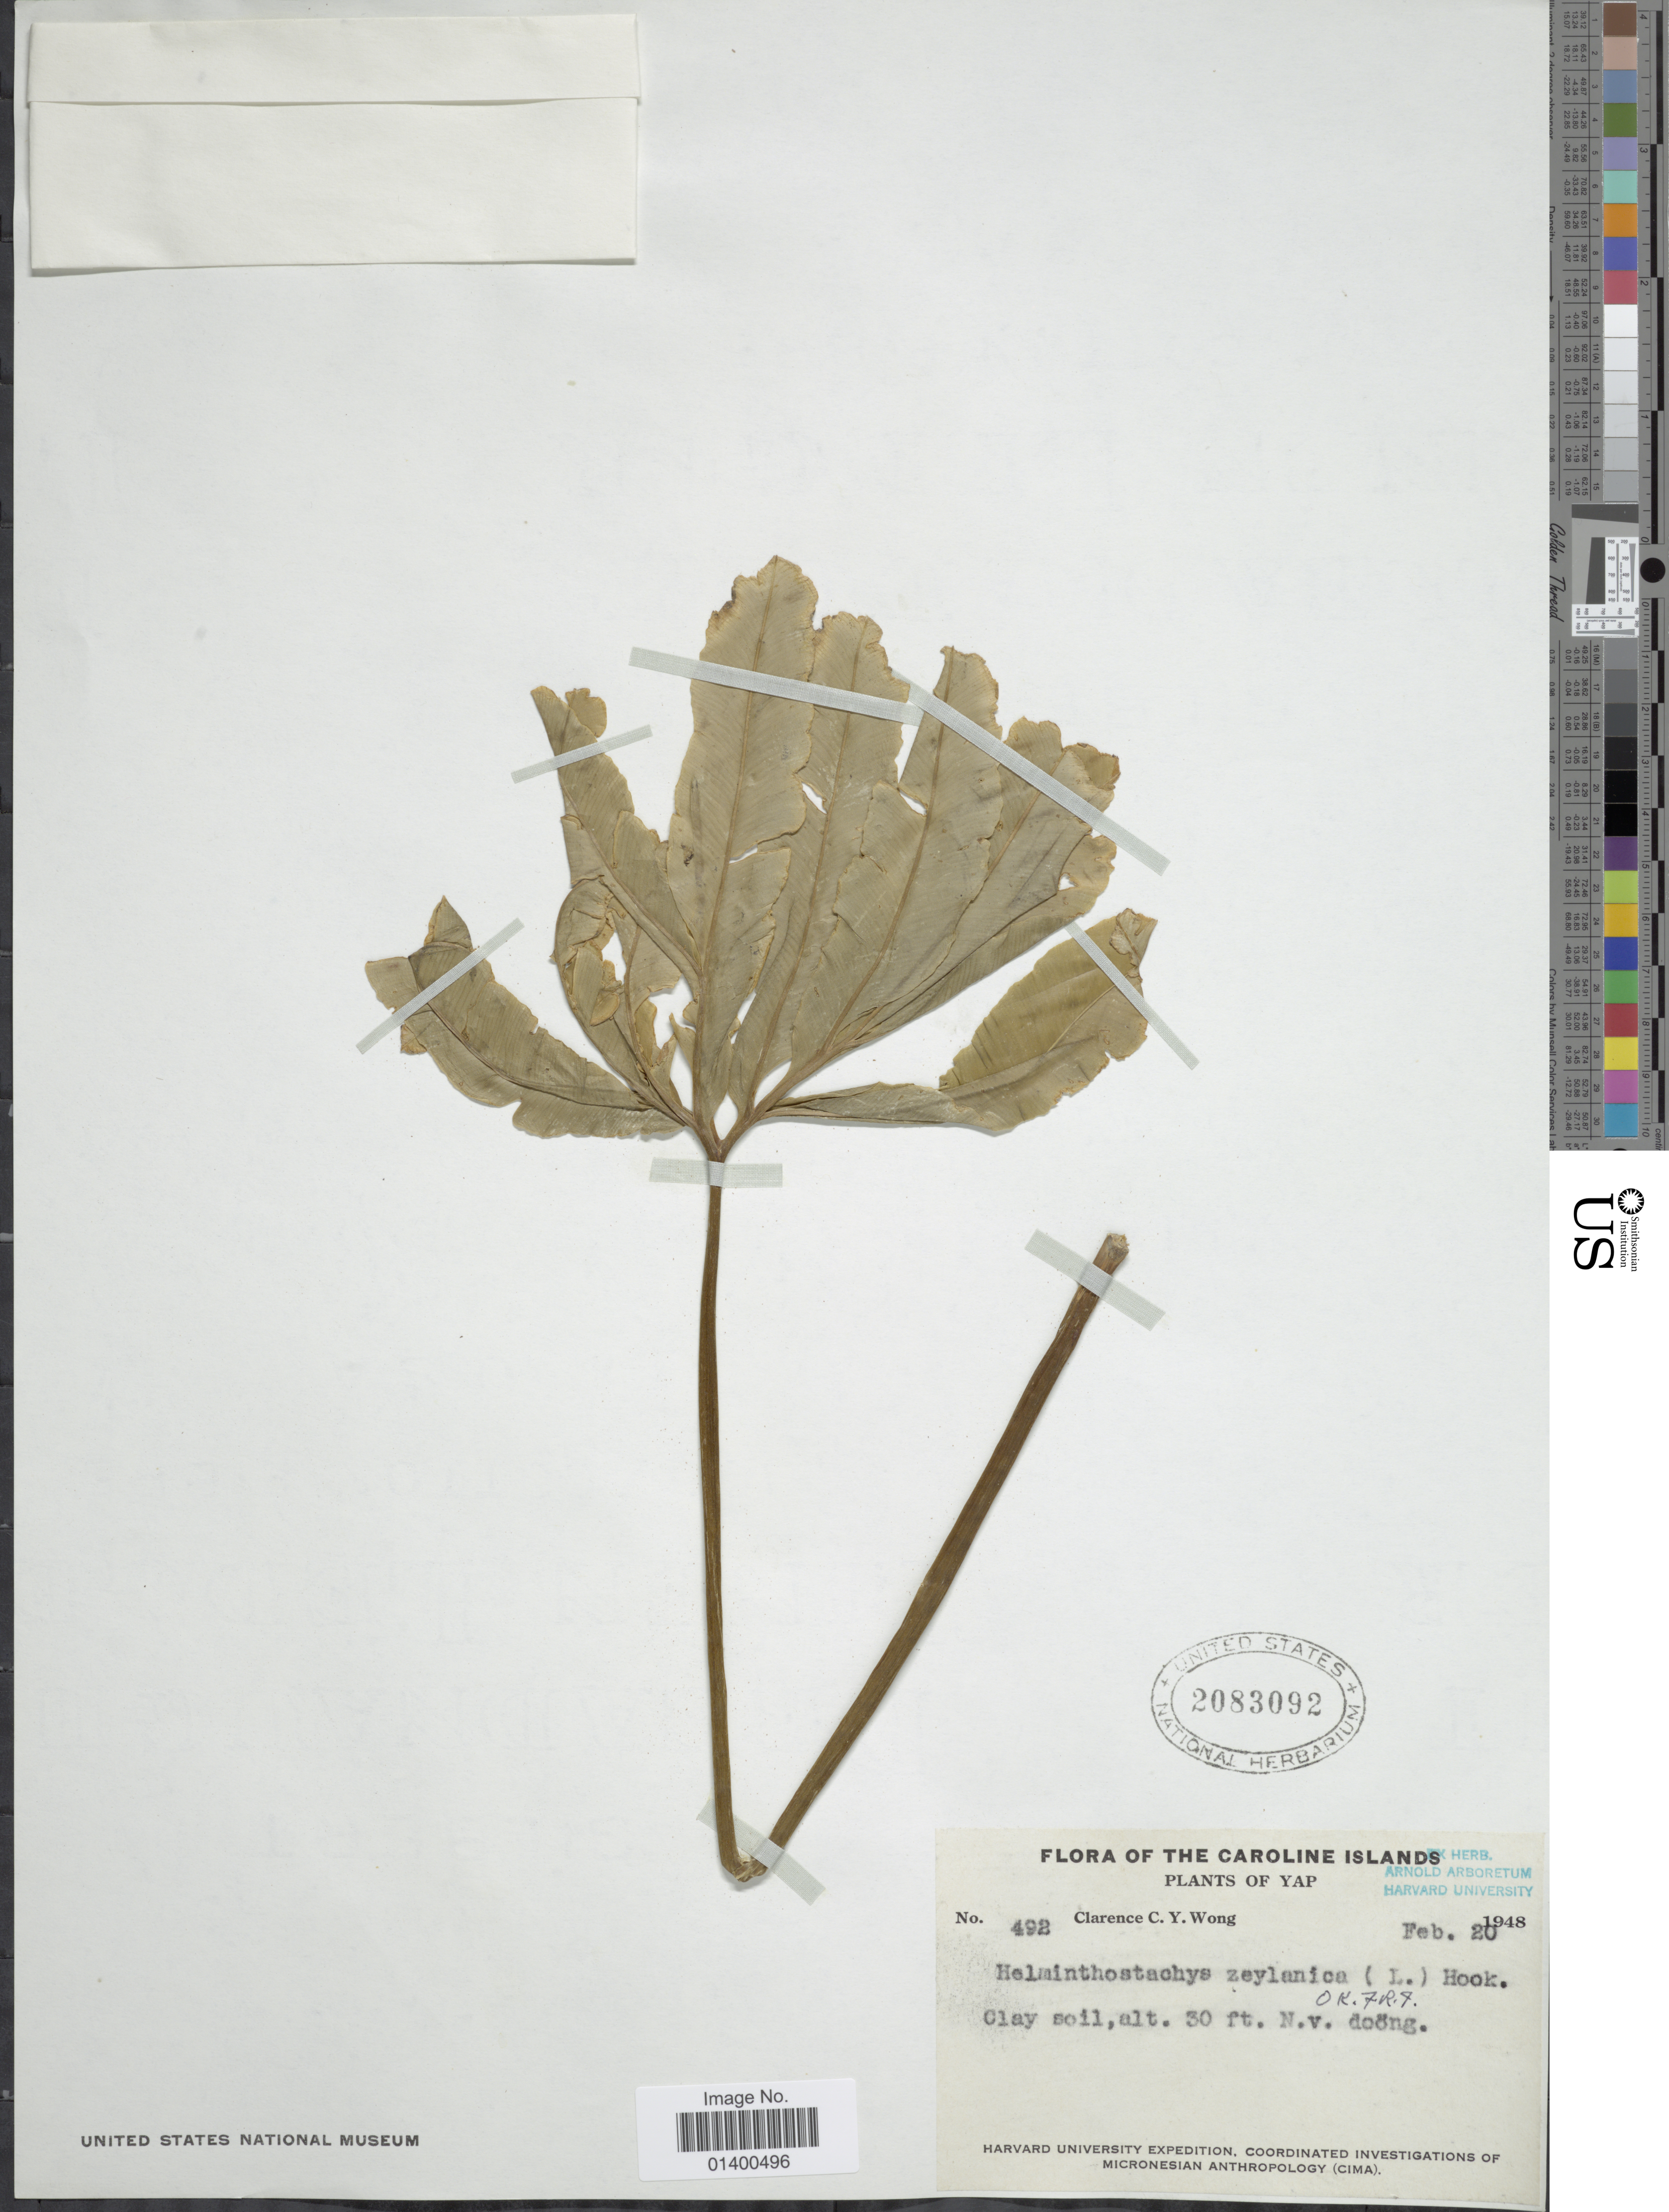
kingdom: Plantae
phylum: Tracheophyta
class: Polypodiopsida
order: Ophioglossales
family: Ophioglossaceae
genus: Helminthostachys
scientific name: Helminthostachys zeylanica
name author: (L.) Hook.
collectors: C. Wong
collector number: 492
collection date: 1948-02-20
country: Micronesia, Federated States of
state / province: Yap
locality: Caroline islands, n.v. doöng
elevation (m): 15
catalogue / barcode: US 2083092